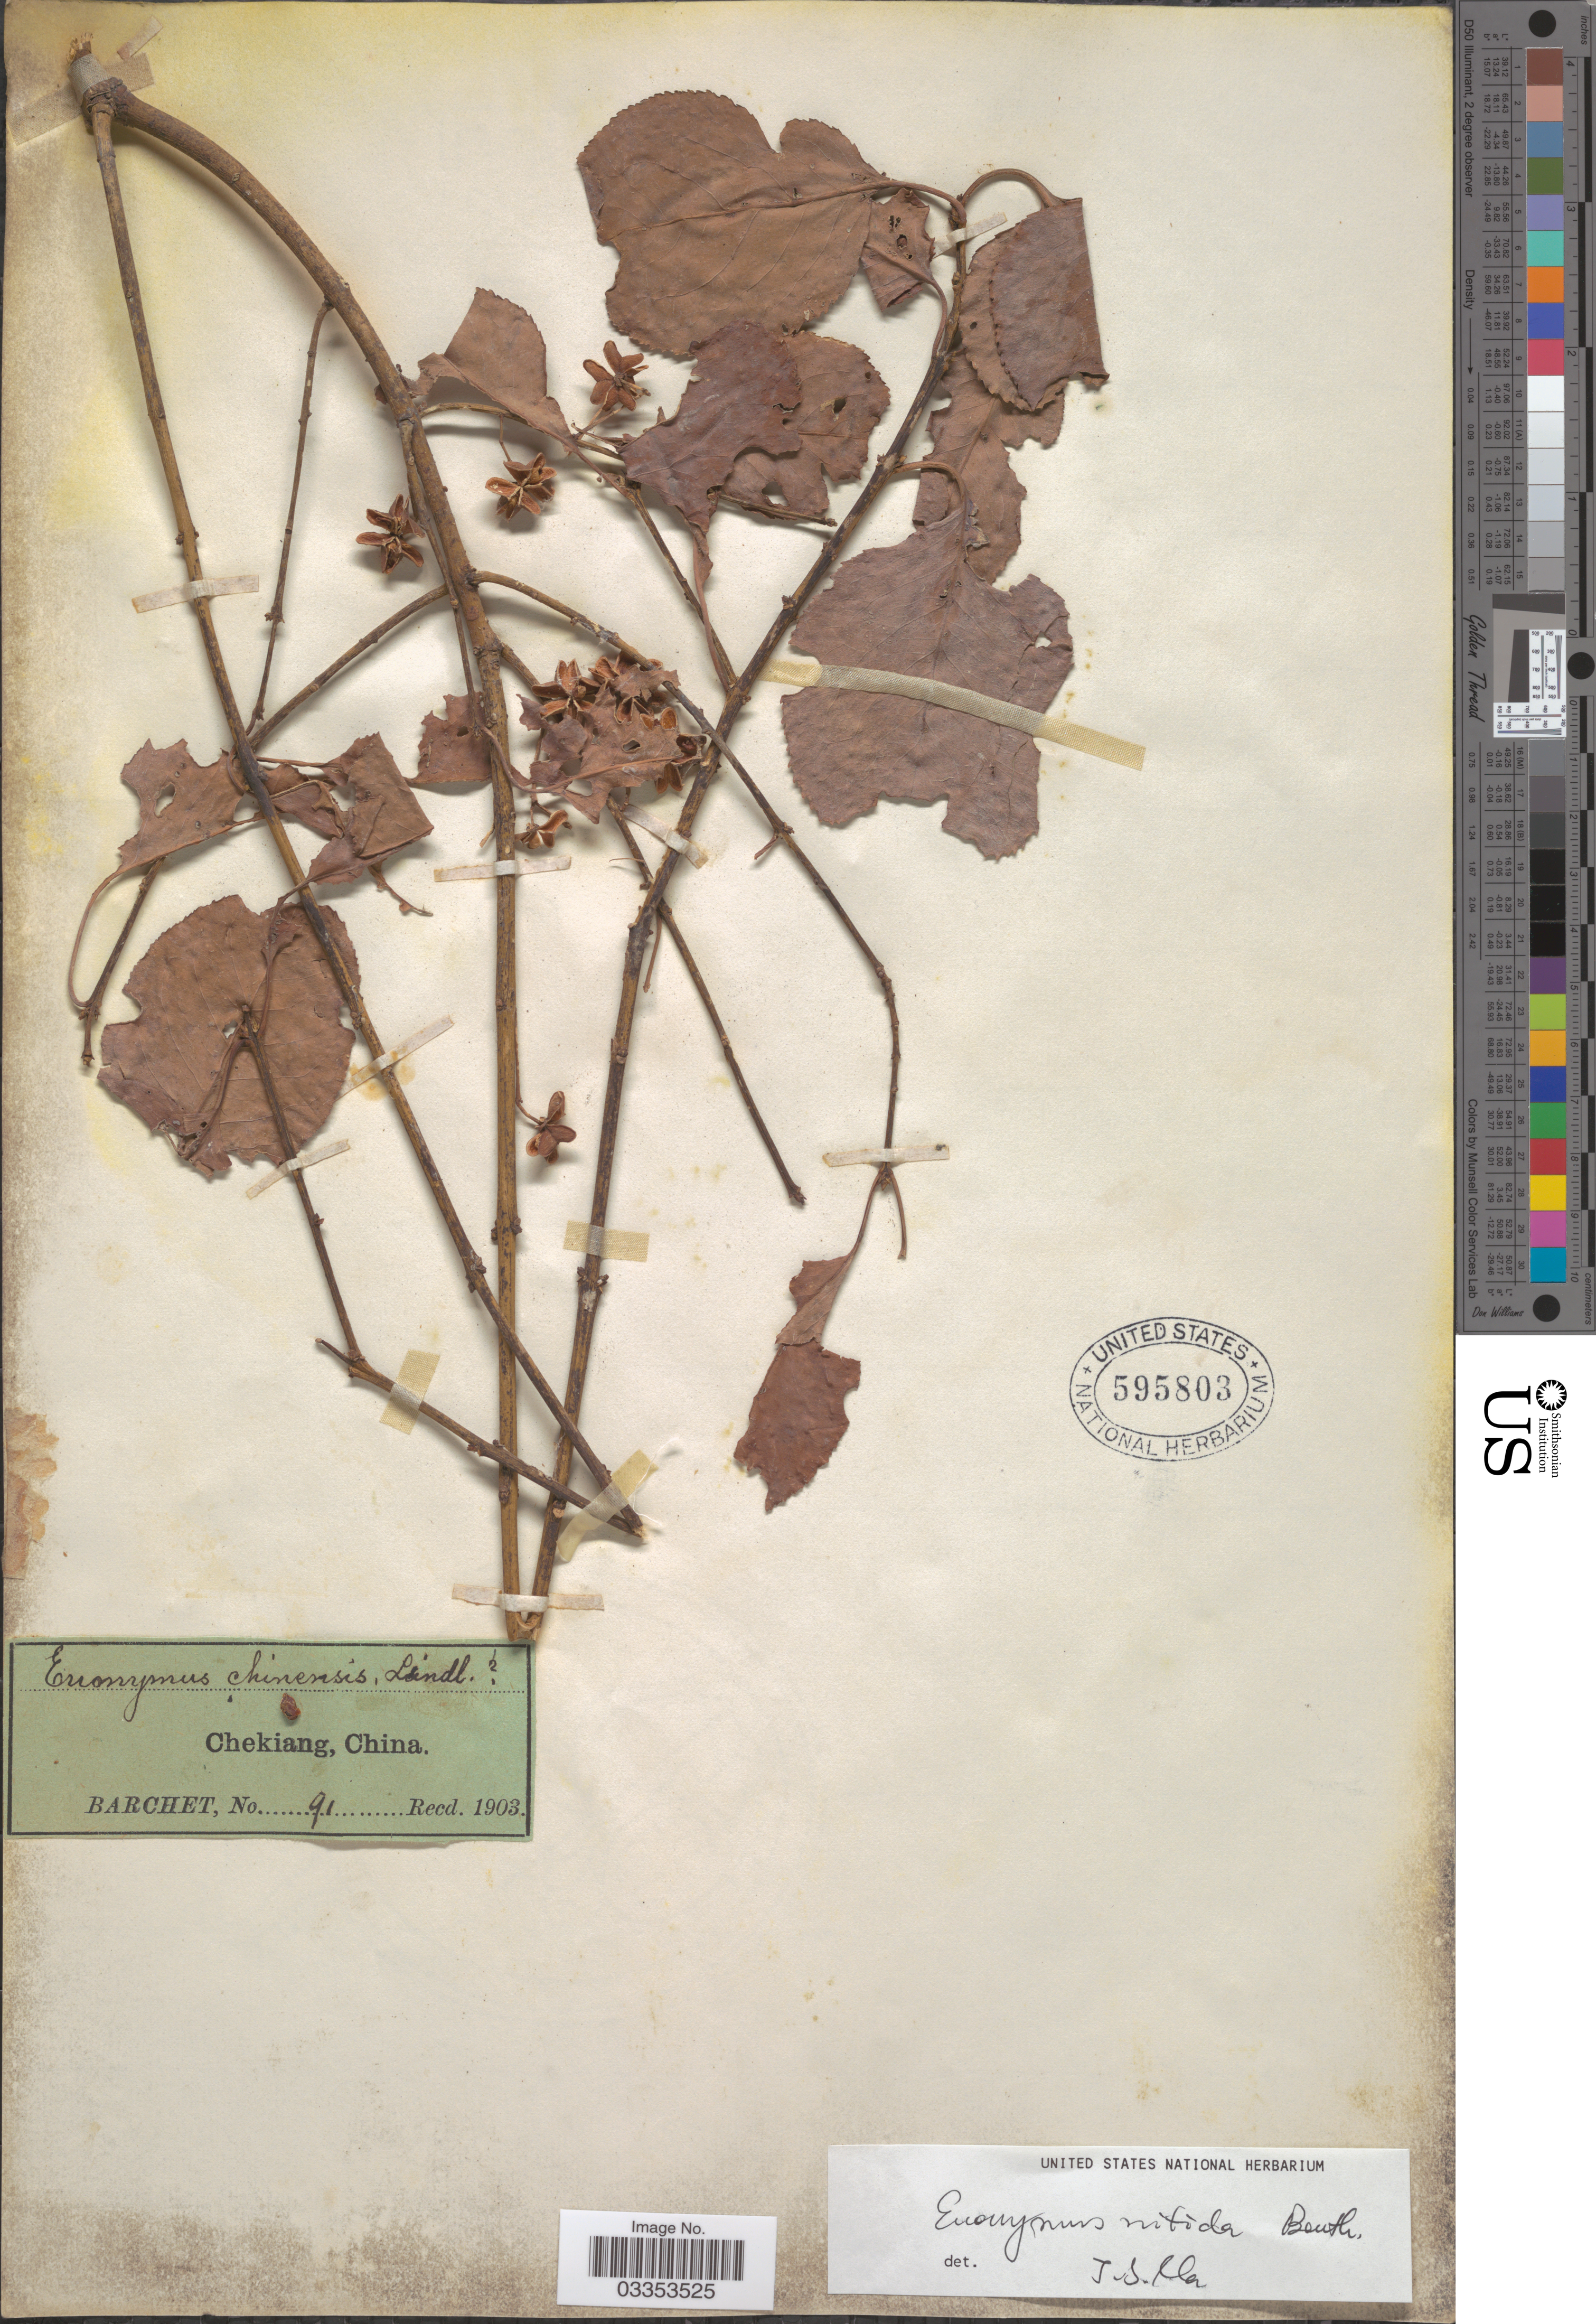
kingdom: Plantae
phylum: Tracheophyta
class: Magnoliopsida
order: Celastrales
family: Celastraceae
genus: Euonymus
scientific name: Euonymus nitidus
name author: Benth.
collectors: Barchet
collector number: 91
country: China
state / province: Zhejiang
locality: Chekiang.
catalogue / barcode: US 595803